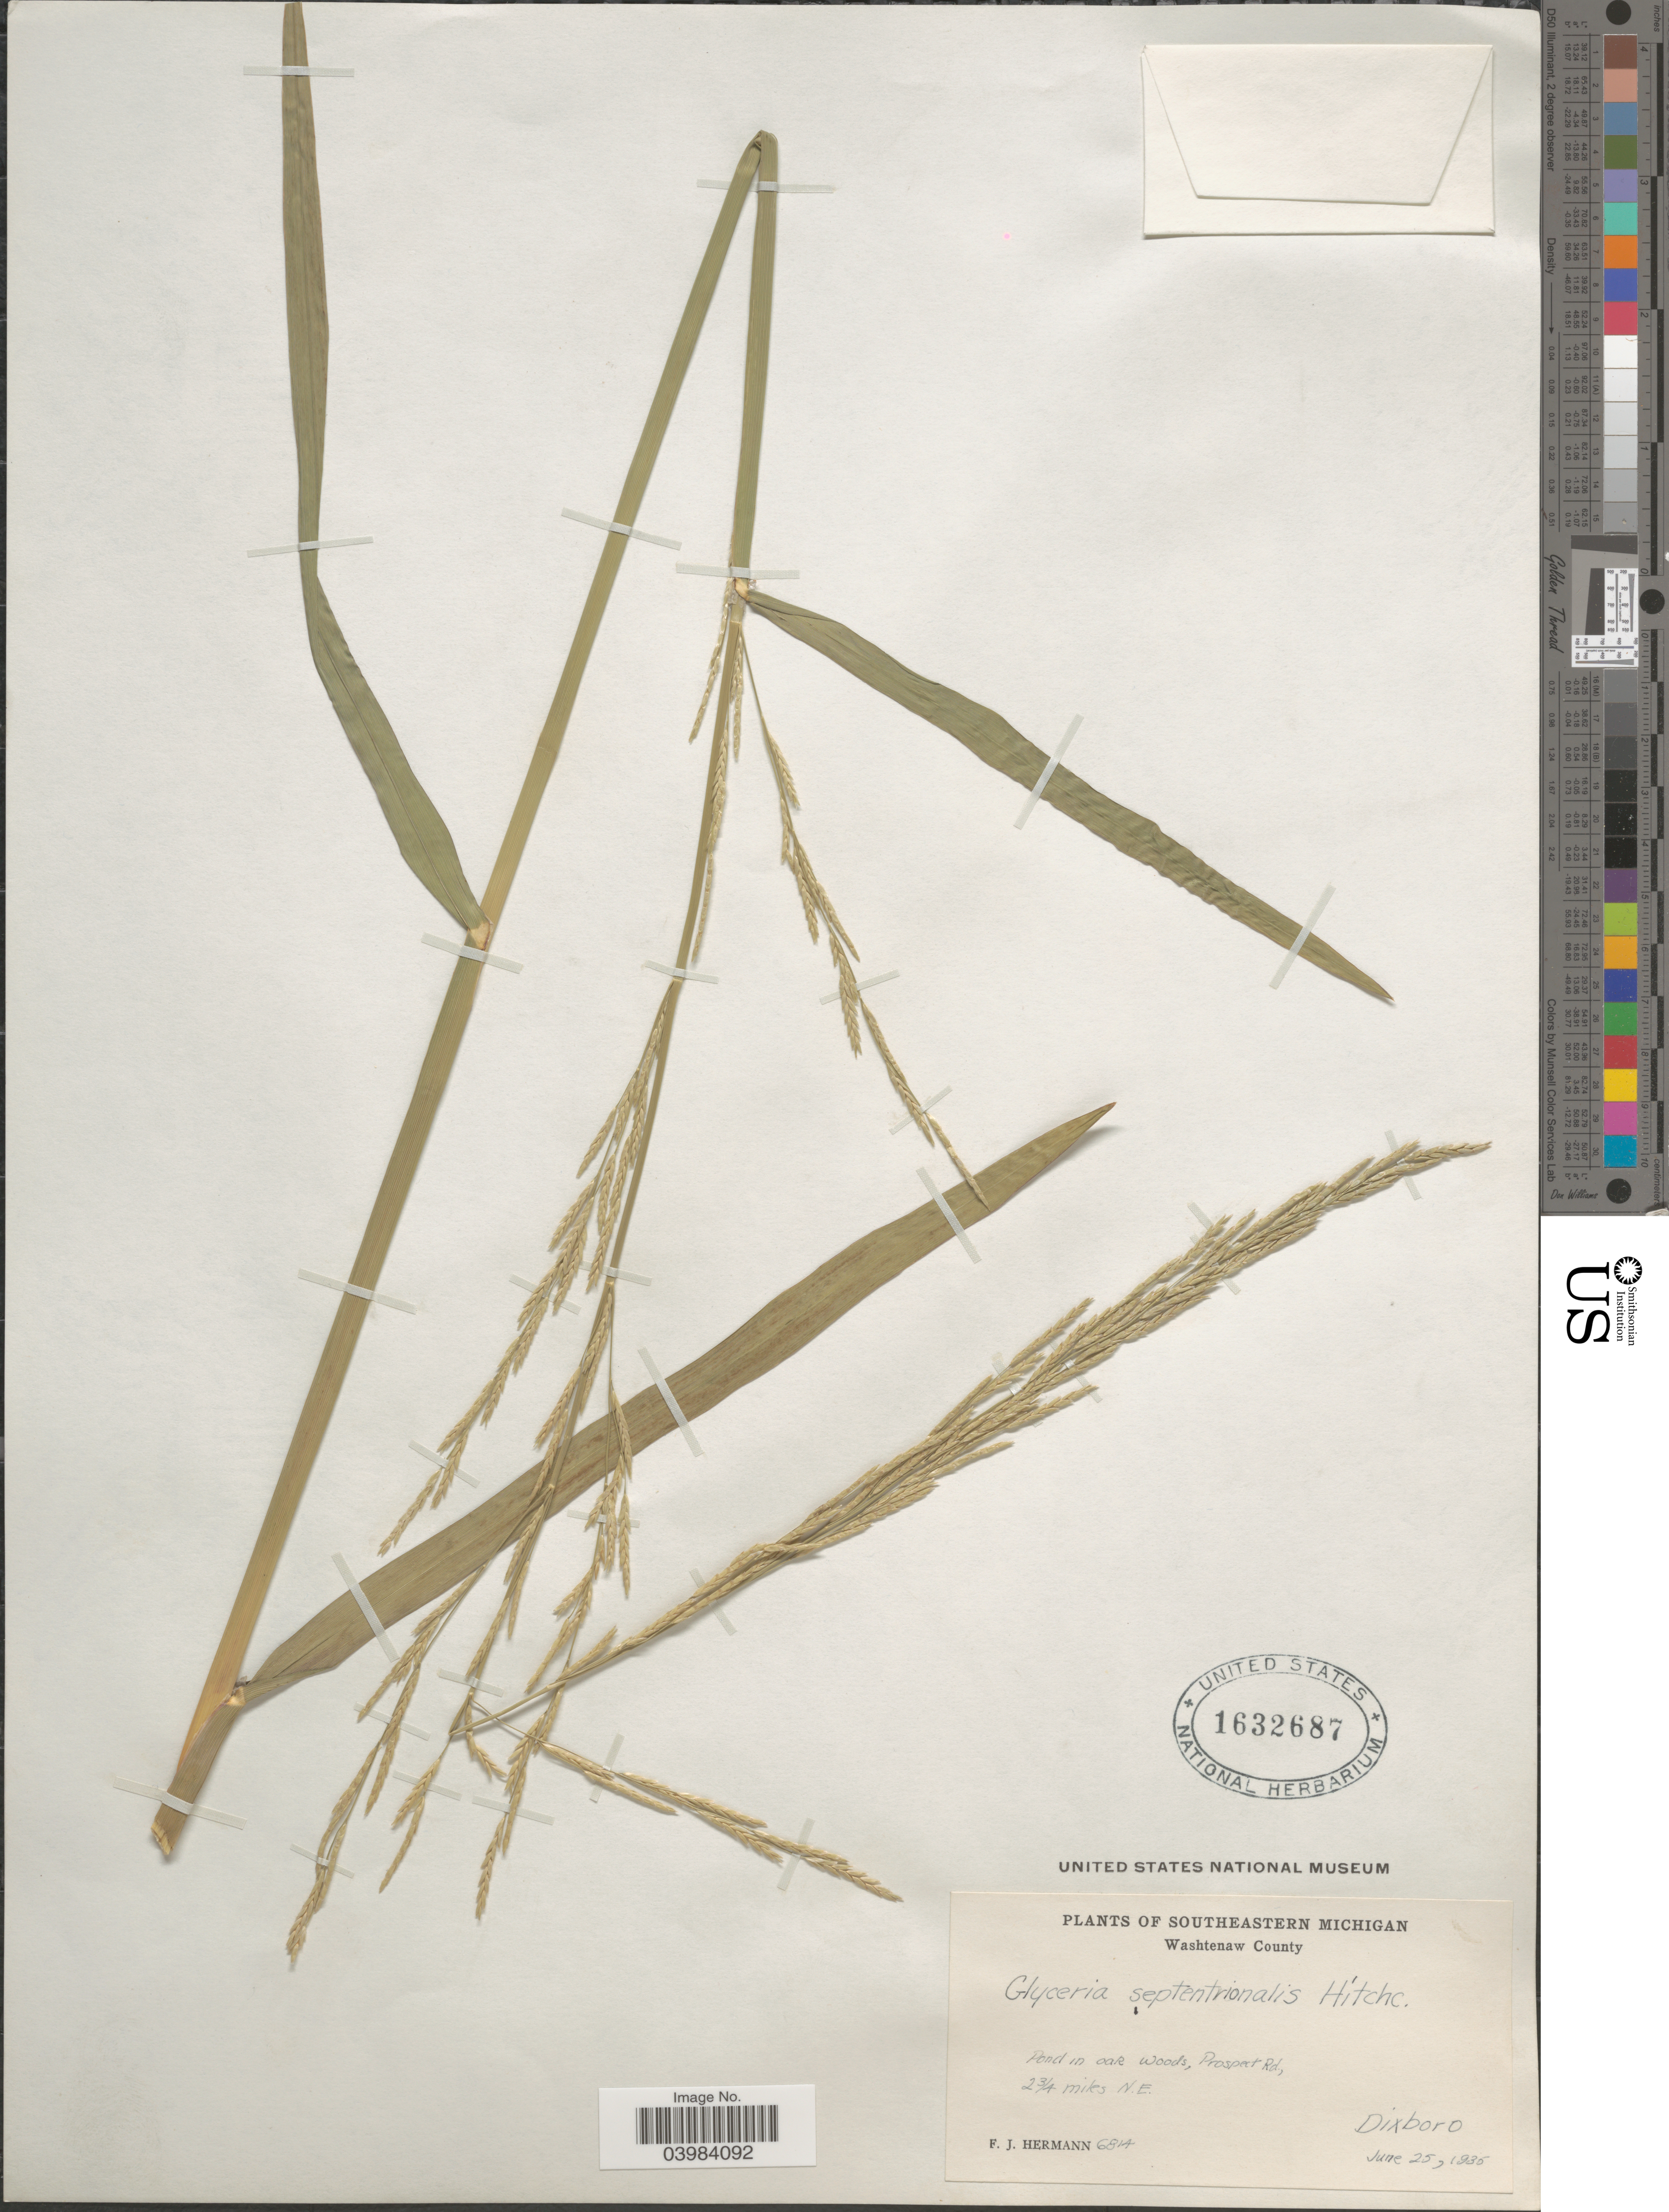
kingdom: Plantae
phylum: Tracheophyta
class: Liliopsida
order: Poales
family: Poaceae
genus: Glyceria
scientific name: Glyceria septentrionalis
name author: Hitchc.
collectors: F. J. Hermann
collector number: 6814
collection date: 1936-06-25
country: United States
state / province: Michigan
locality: Southeastern Michigan. Washtenaw County. Pond in oak woods, Prospect Rd., 2¾ miles N. E. Dixboro.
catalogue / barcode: US 1632687